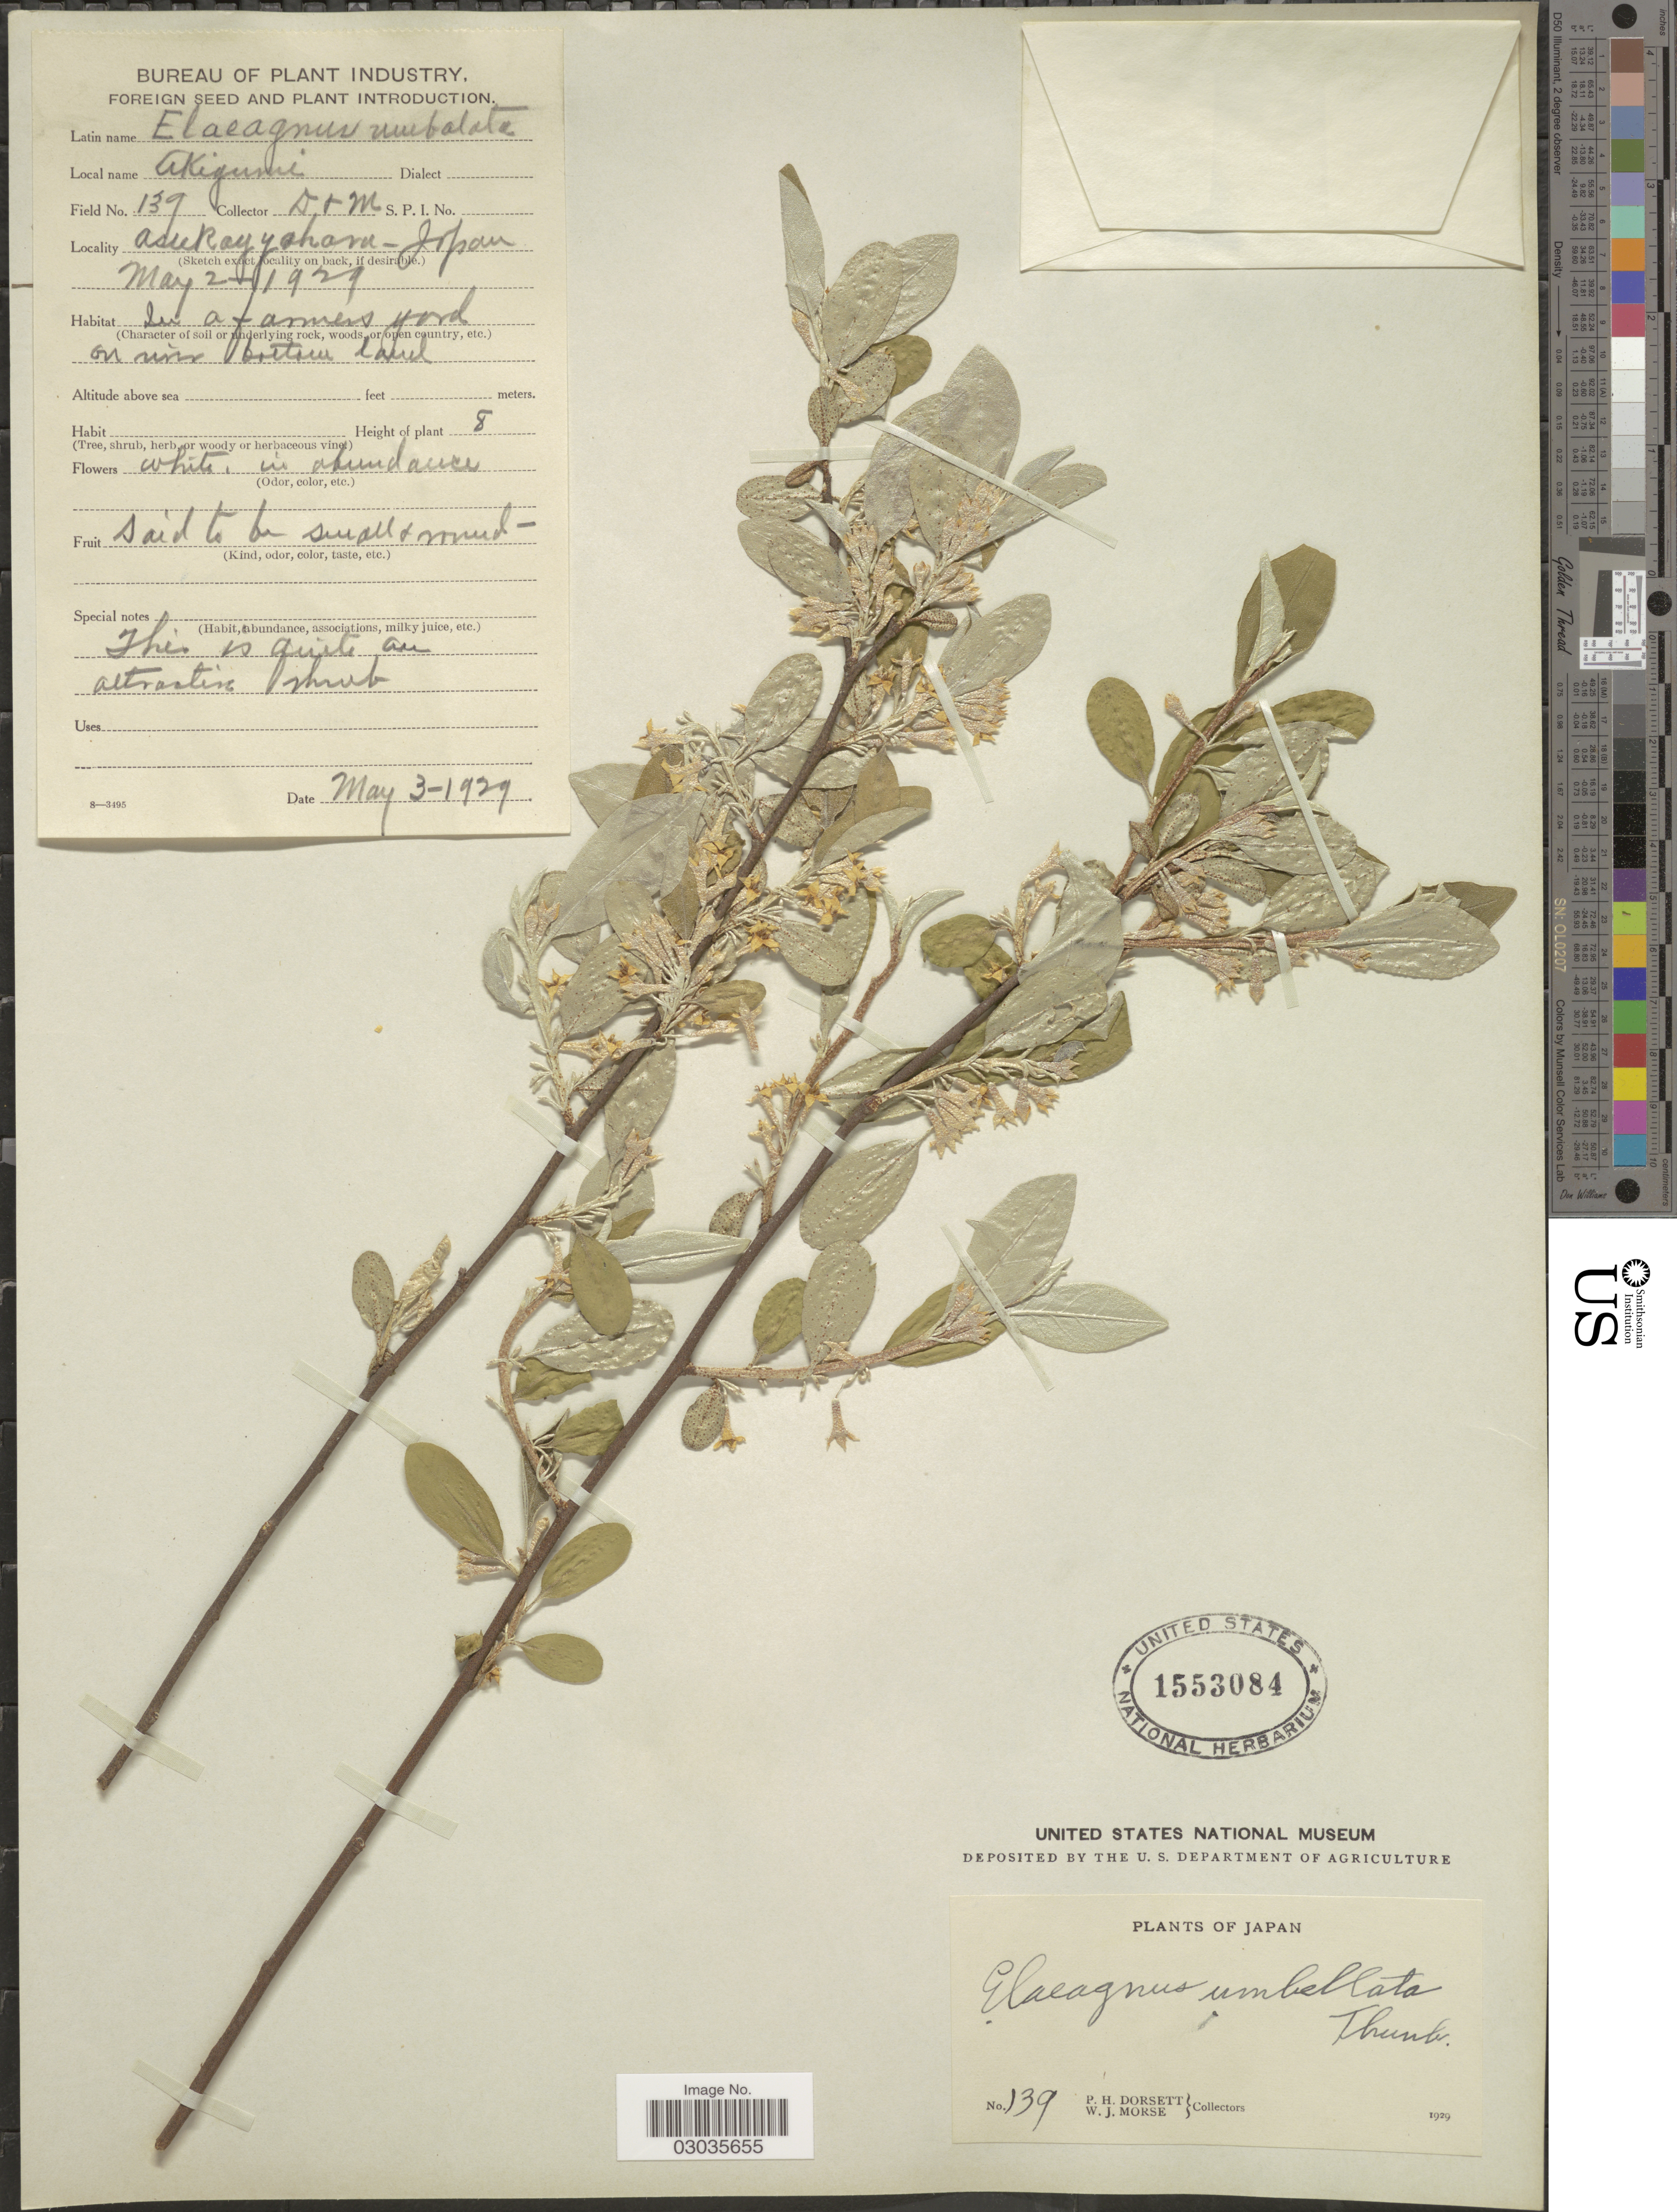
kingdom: Plantae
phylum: Tracheophyta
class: Magnoliopsida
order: Rosales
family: Elaeagnaceae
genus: Elaeagnus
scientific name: Elaeagnus umbellata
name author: Thunb.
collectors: P. H. Dorsett & W. J. Morse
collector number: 139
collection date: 1929-05-02/1929-05-03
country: Japan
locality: Asukay yohara. [interpreted]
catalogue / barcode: US 1553084